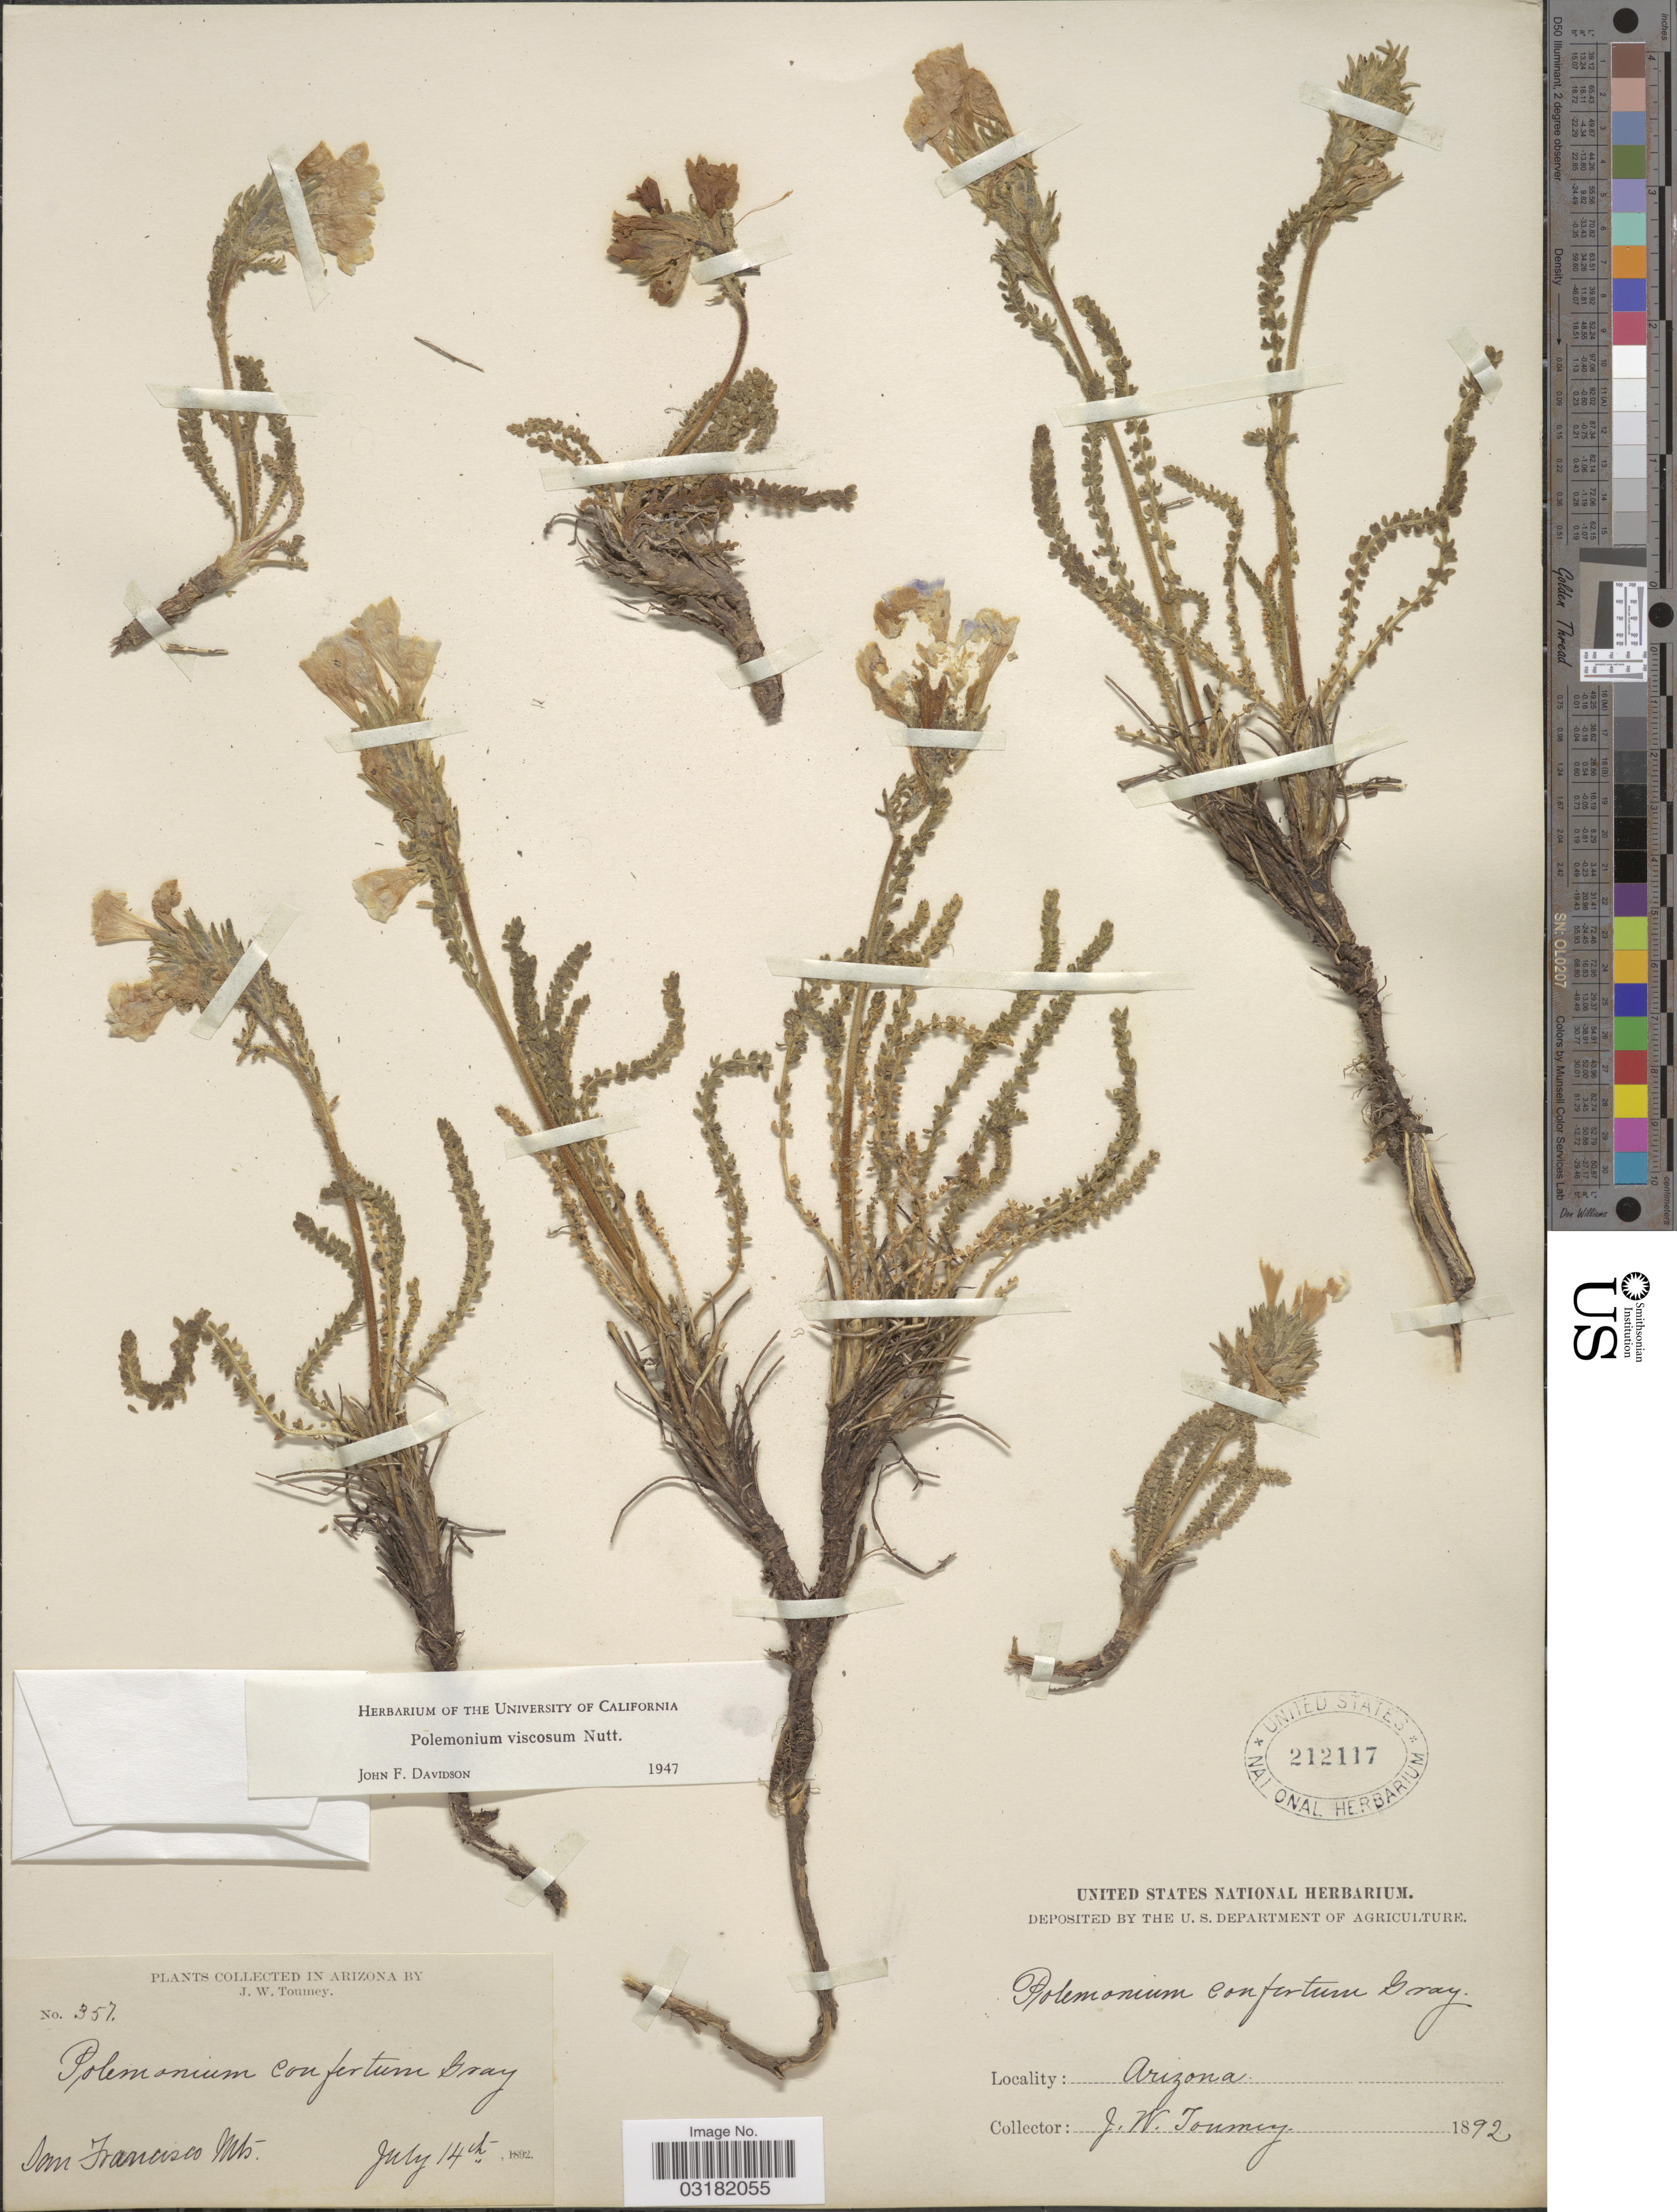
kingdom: Plantae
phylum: Tracheophyta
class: Magnoliopsida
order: Ericales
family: Polemoniaceae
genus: Polemonium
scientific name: Polemonium viscosum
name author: Nutt.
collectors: J. W. Toumey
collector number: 357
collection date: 1892-07-14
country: United States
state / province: Arizona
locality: San Francisco Mts.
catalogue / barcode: US 212117